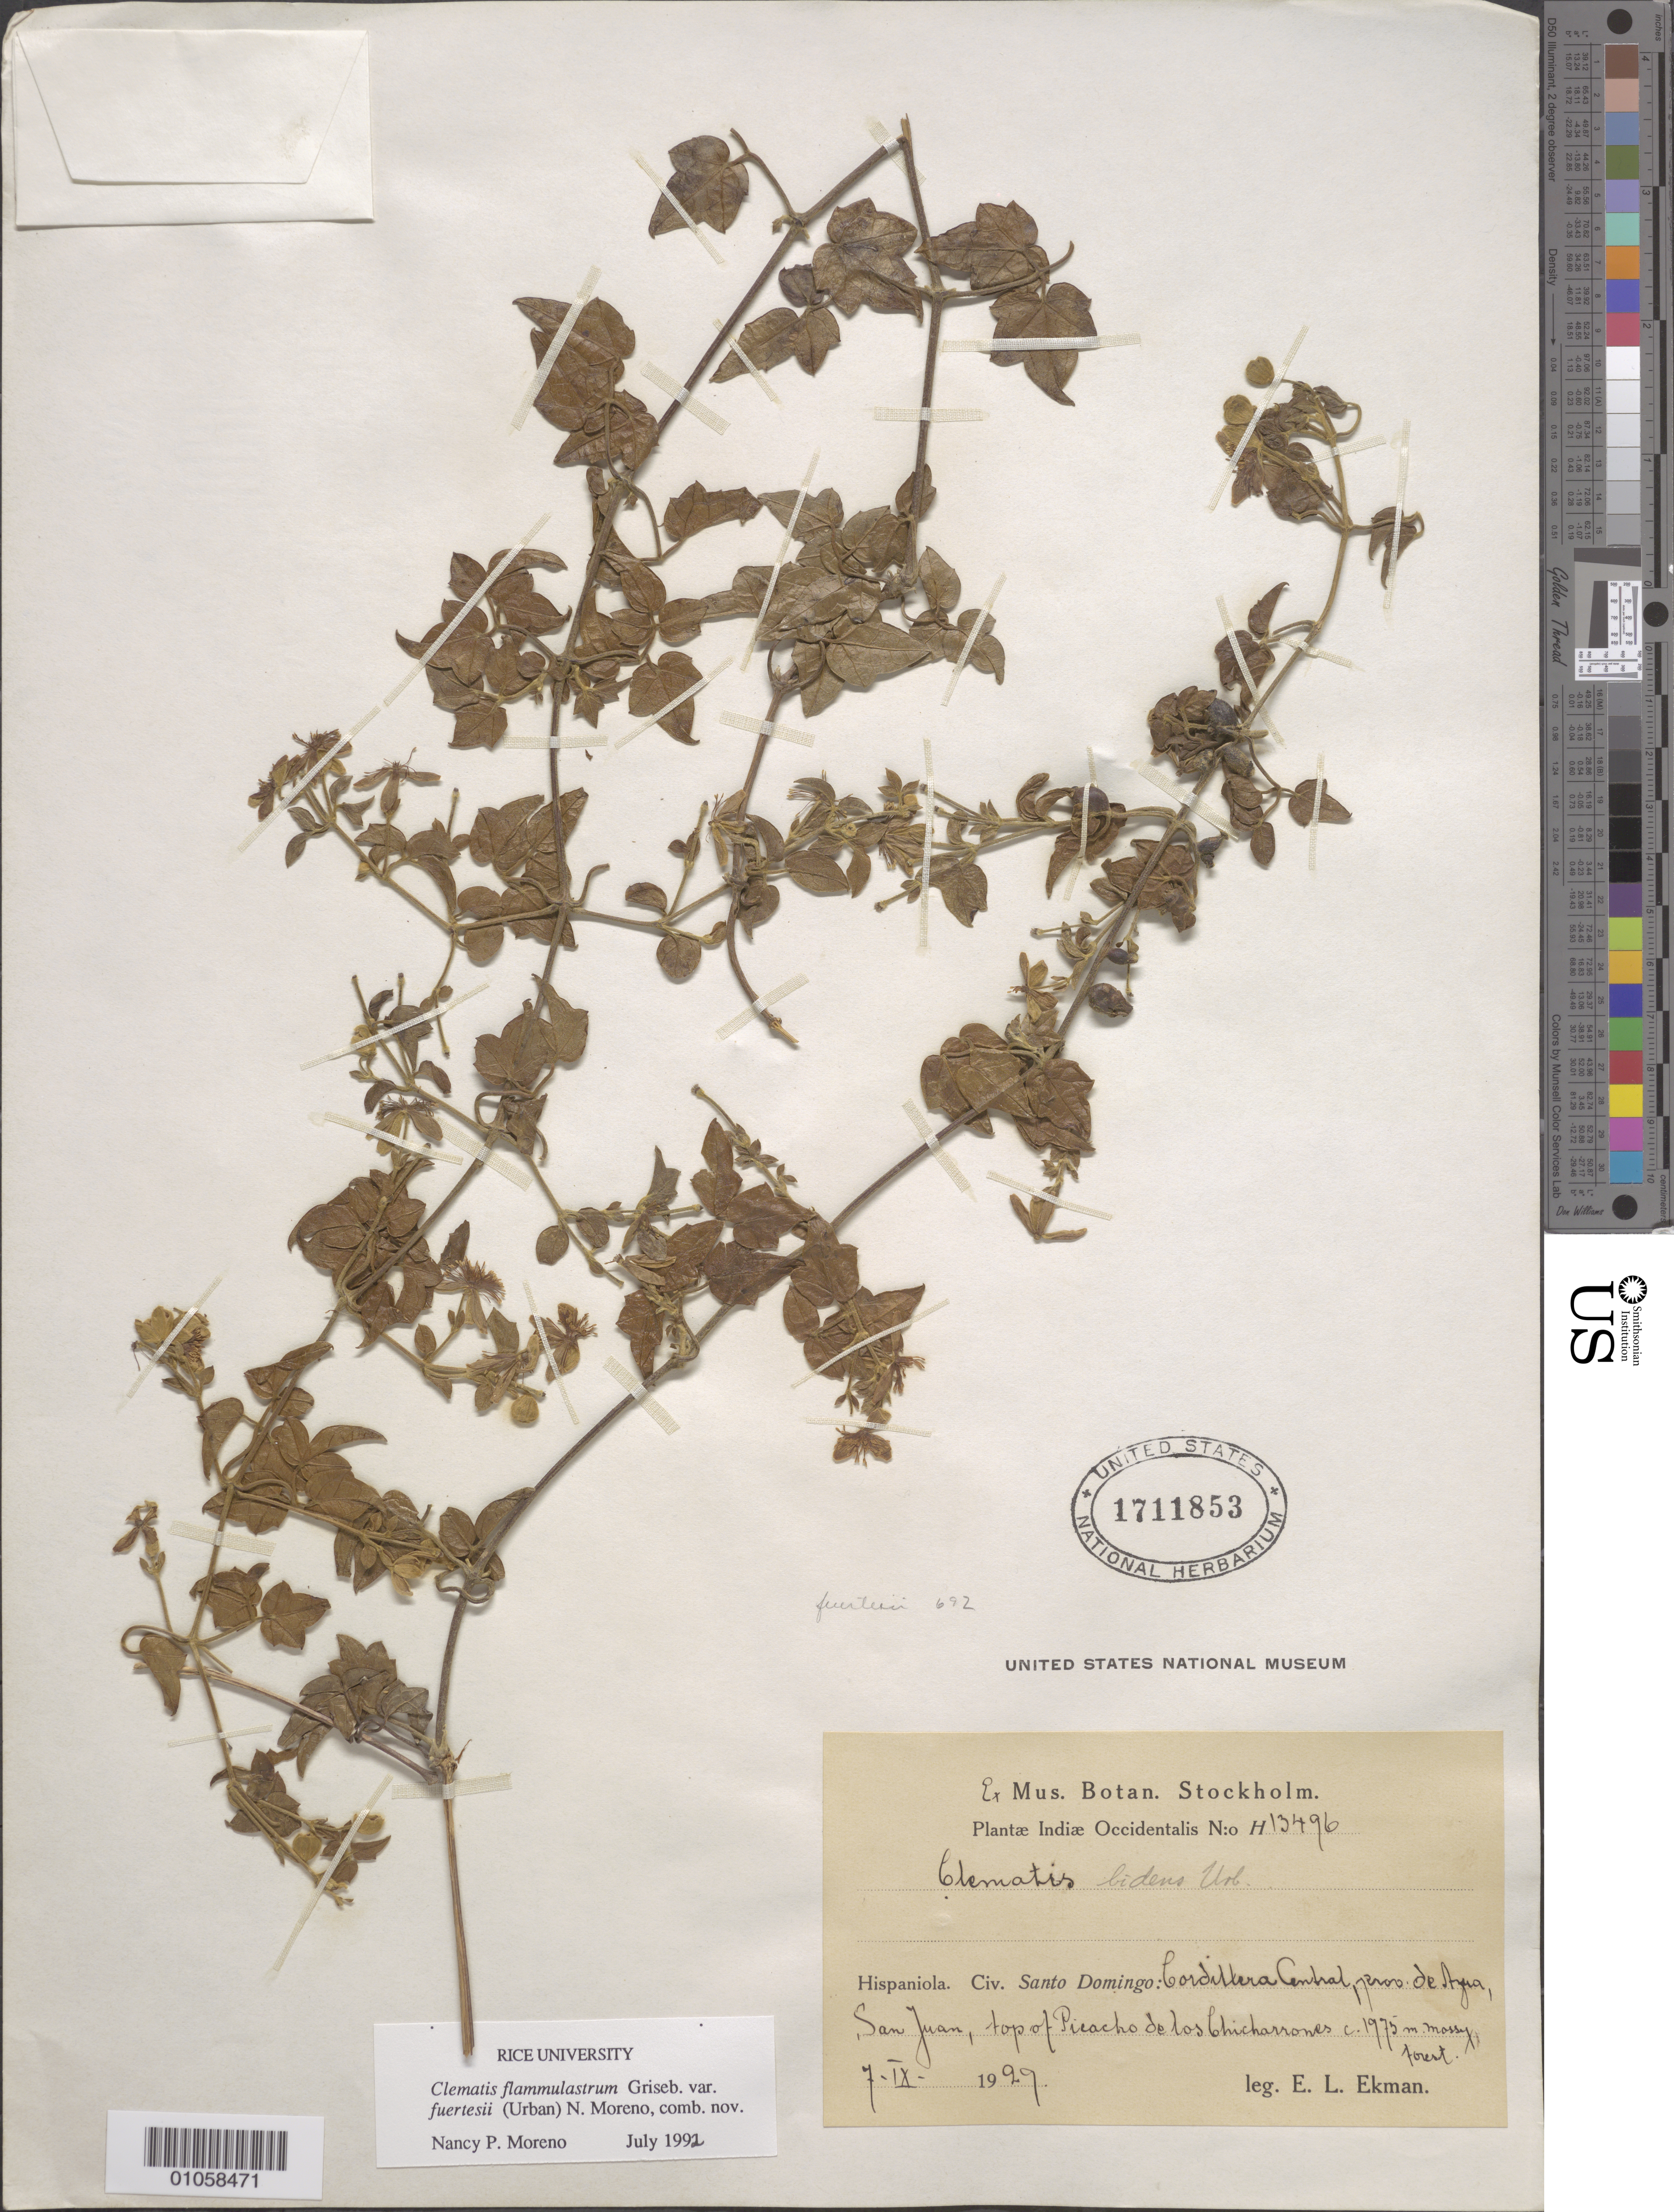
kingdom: Plantae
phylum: Tracheophyta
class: Magnoliopsida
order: Ranunculales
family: Ranunculaceae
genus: Clematis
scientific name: Clematis flammulastrum var. fuertesii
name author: (Urb.) W.T. Wang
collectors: E. L. Ekman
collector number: H 13496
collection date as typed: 07 Sep 1929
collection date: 1929-09-07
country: Dominican Republic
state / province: Azua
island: Hispaniola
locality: Cordillera Central, San Juan, top of Picacho de los Chicharranes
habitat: Mossy forest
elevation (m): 1975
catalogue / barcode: US 1711853